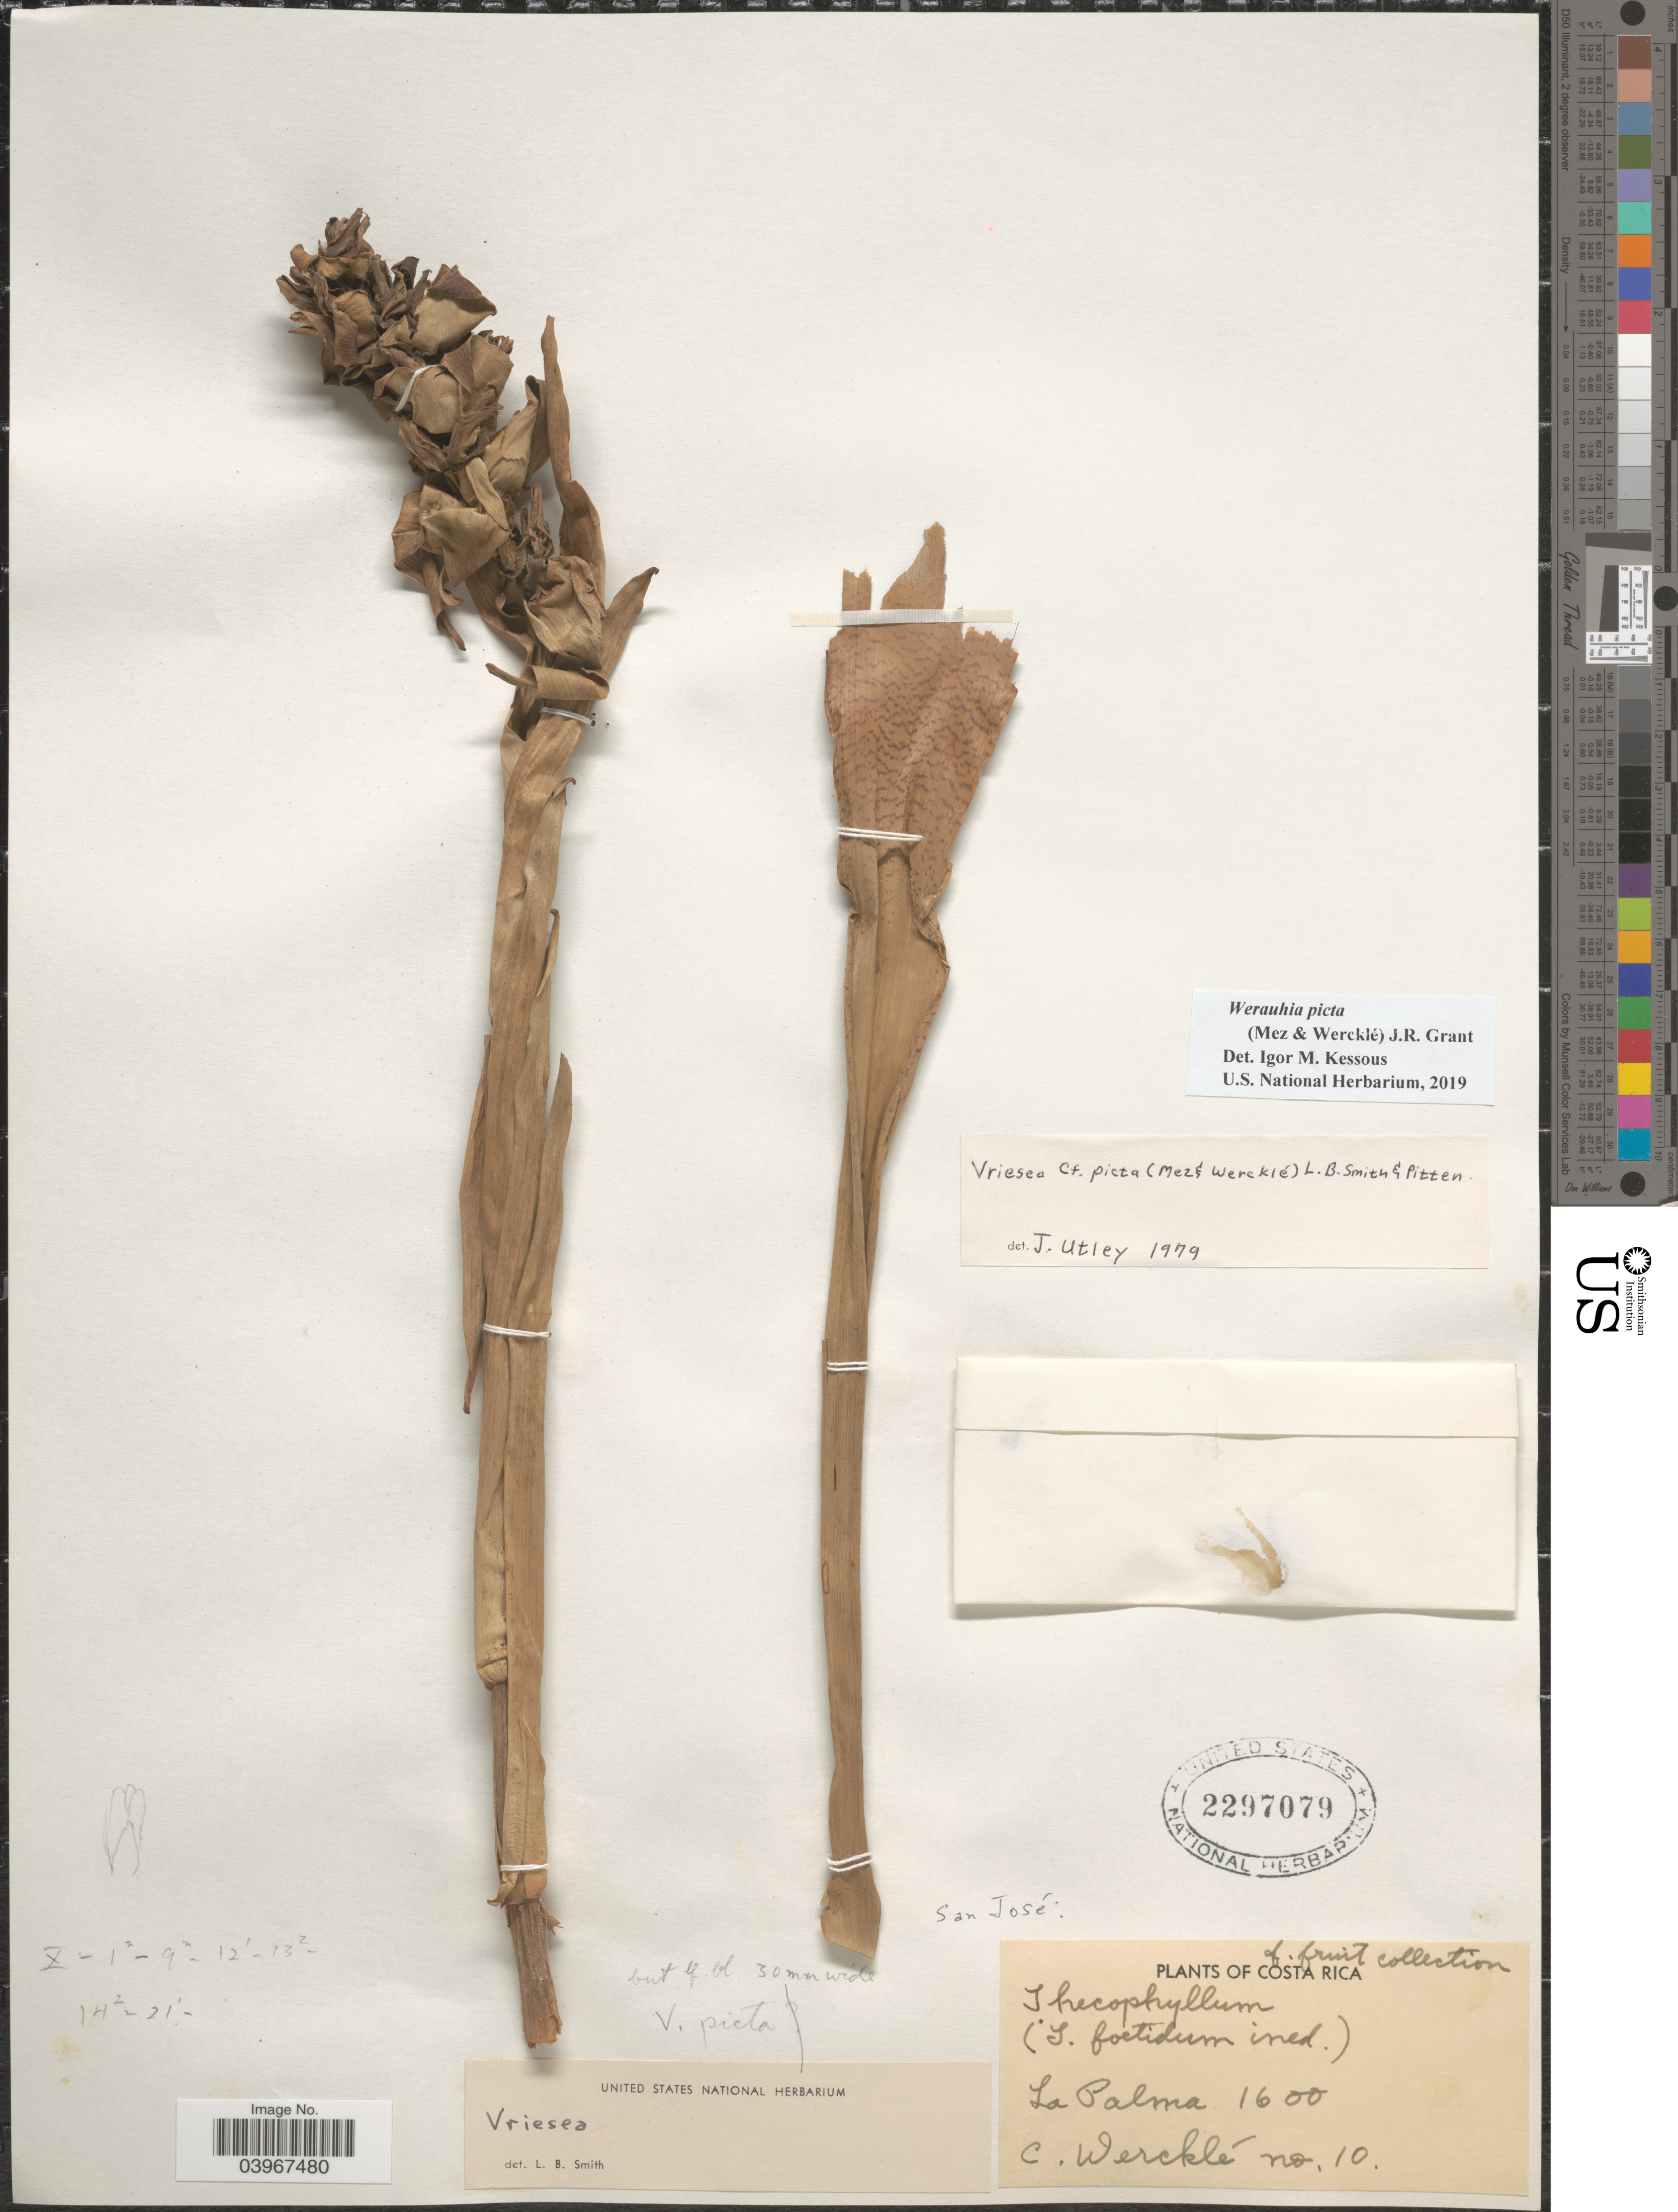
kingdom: Plantae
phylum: Tracheophyta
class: Liliopsida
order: Poales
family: Bromeliaceae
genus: Werauhia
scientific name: Werauhia picta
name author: (Mez & Wercklé) J.R. Grant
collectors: C. Wercklé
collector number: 10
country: Costa Rica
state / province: San José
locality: La Palma.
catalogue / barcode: US 2297079